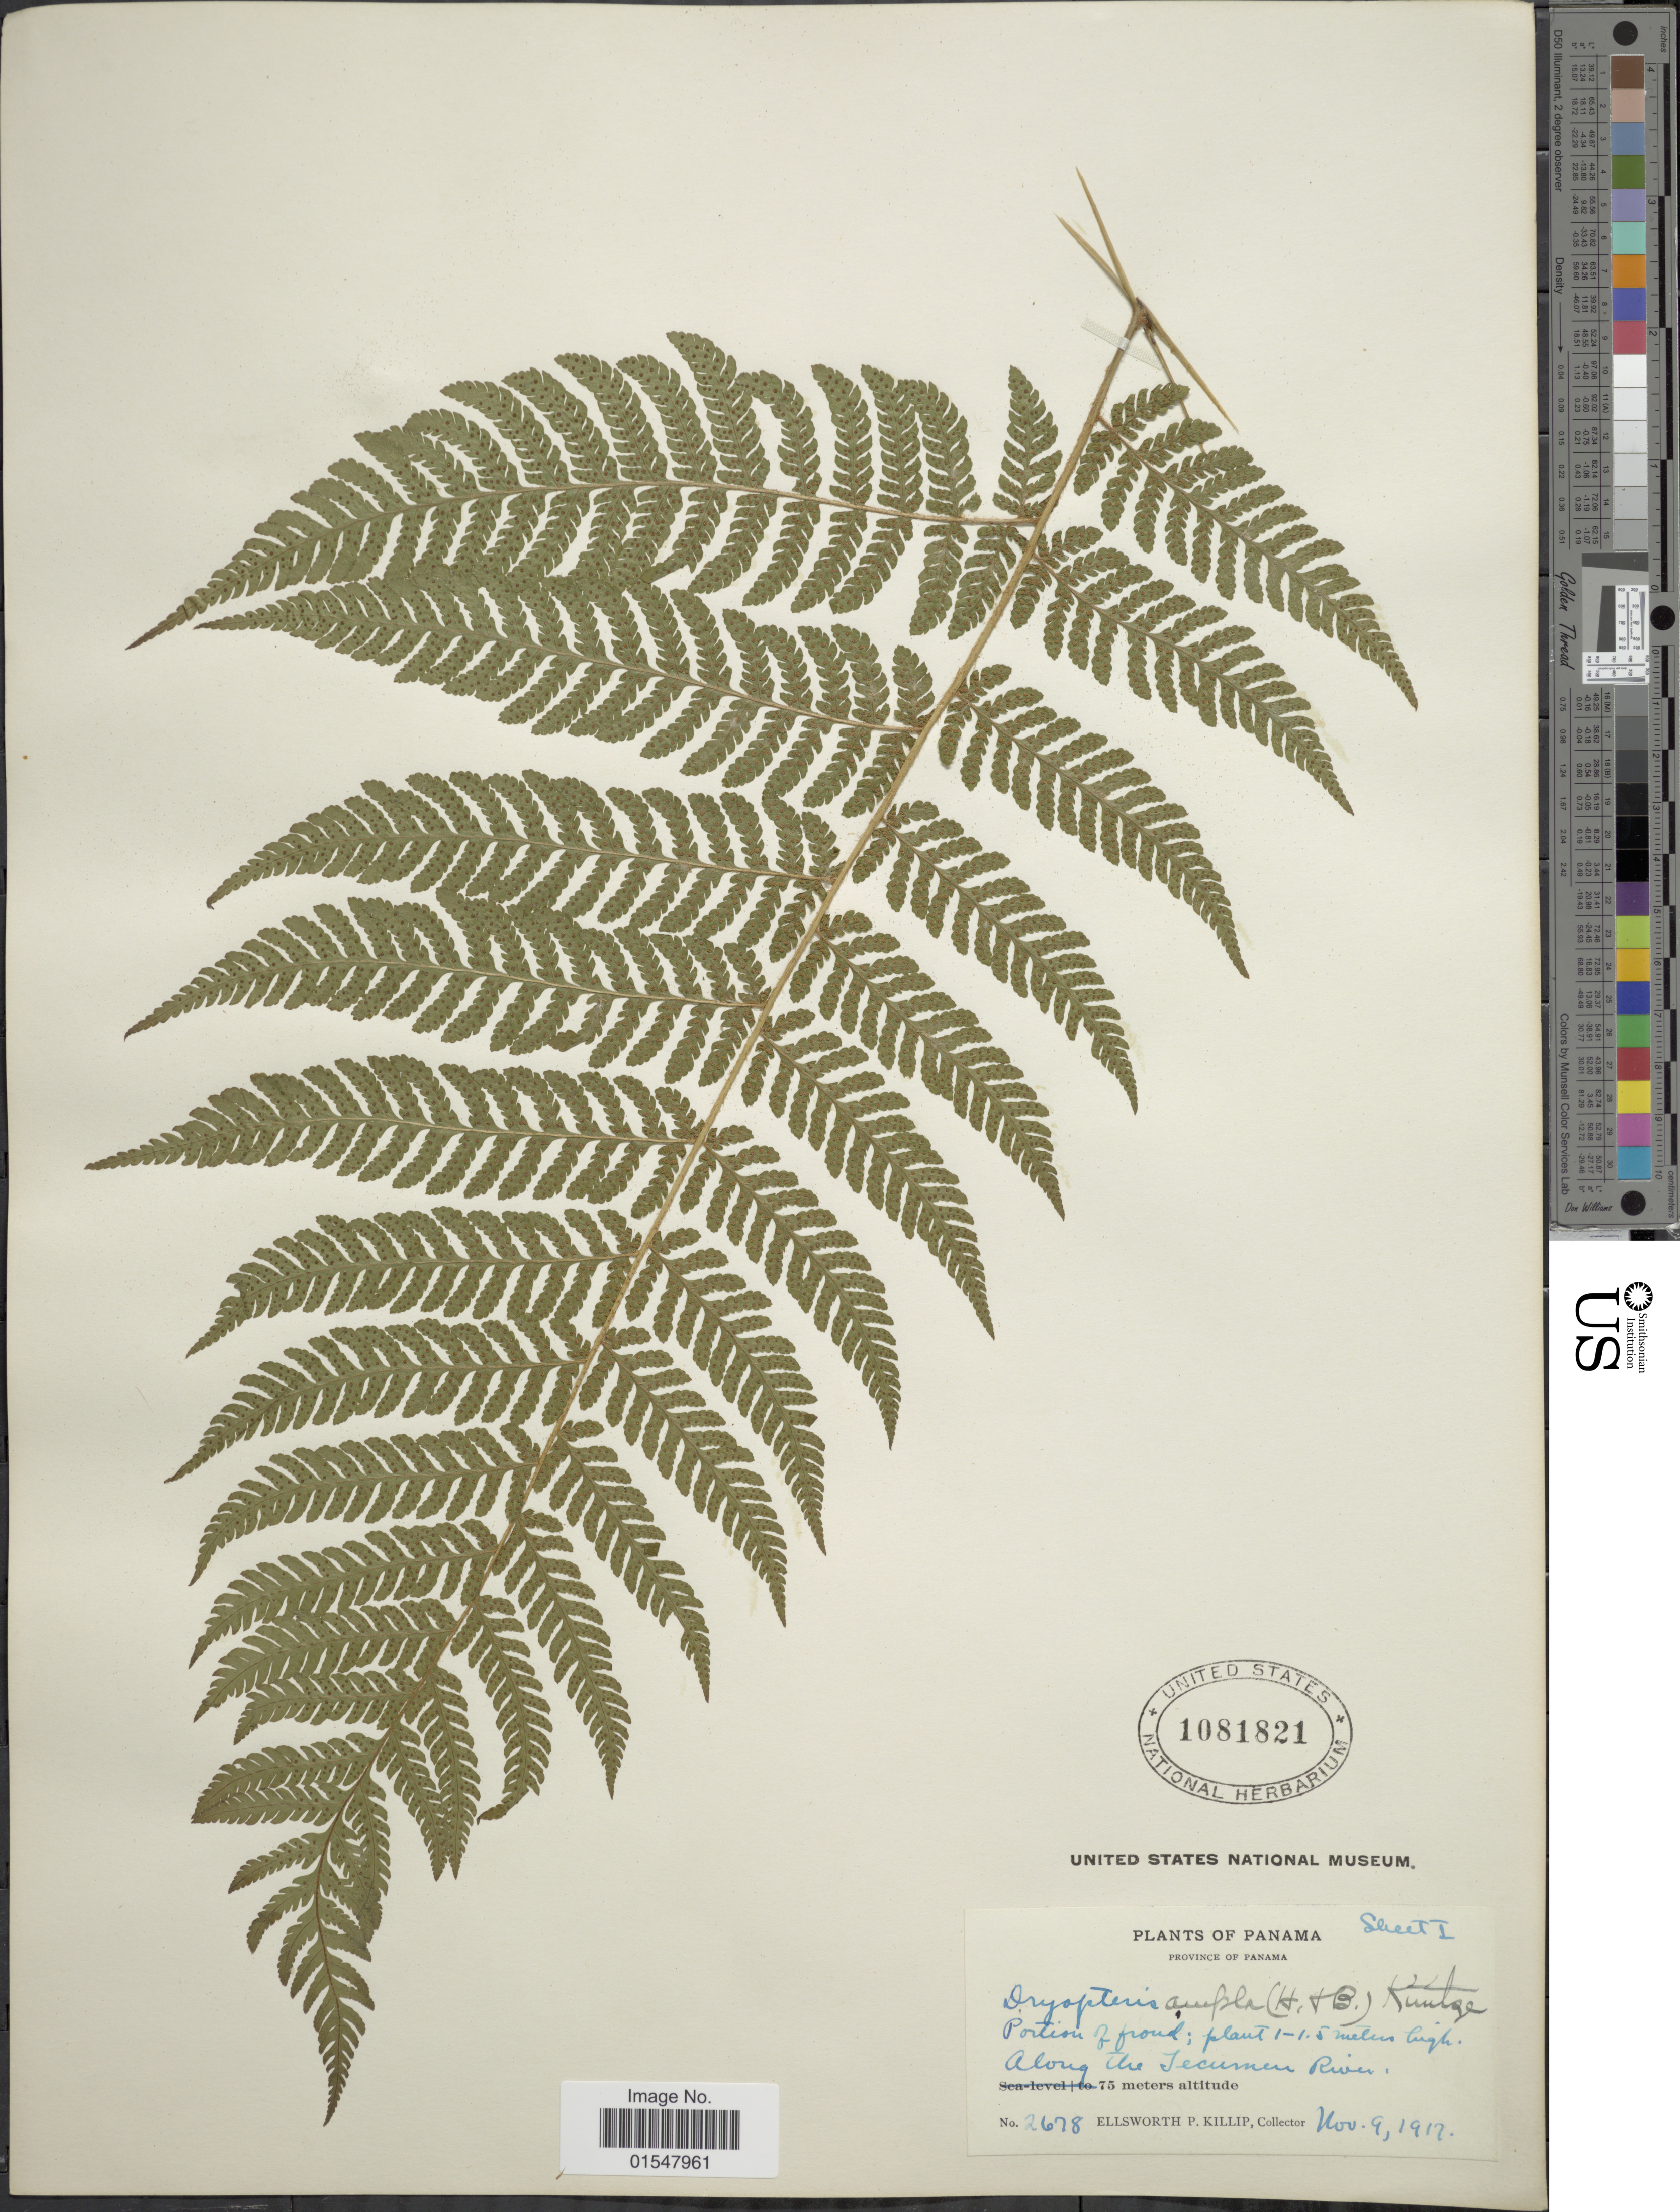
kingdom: Plantae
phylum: Tracheophyta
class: Polypodiopsida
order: Polypodiales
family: Dryopteridaceae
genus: Ctenitis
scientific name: Ctenitis sloanei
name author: (Poepp. ex Spreng.) C.V. Morton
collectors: E. P. Killip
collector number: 2678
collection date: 1917-11-09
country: Panama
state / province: Panamá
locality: Along the Tocumen River.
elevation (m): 75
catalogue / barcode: US 1081821